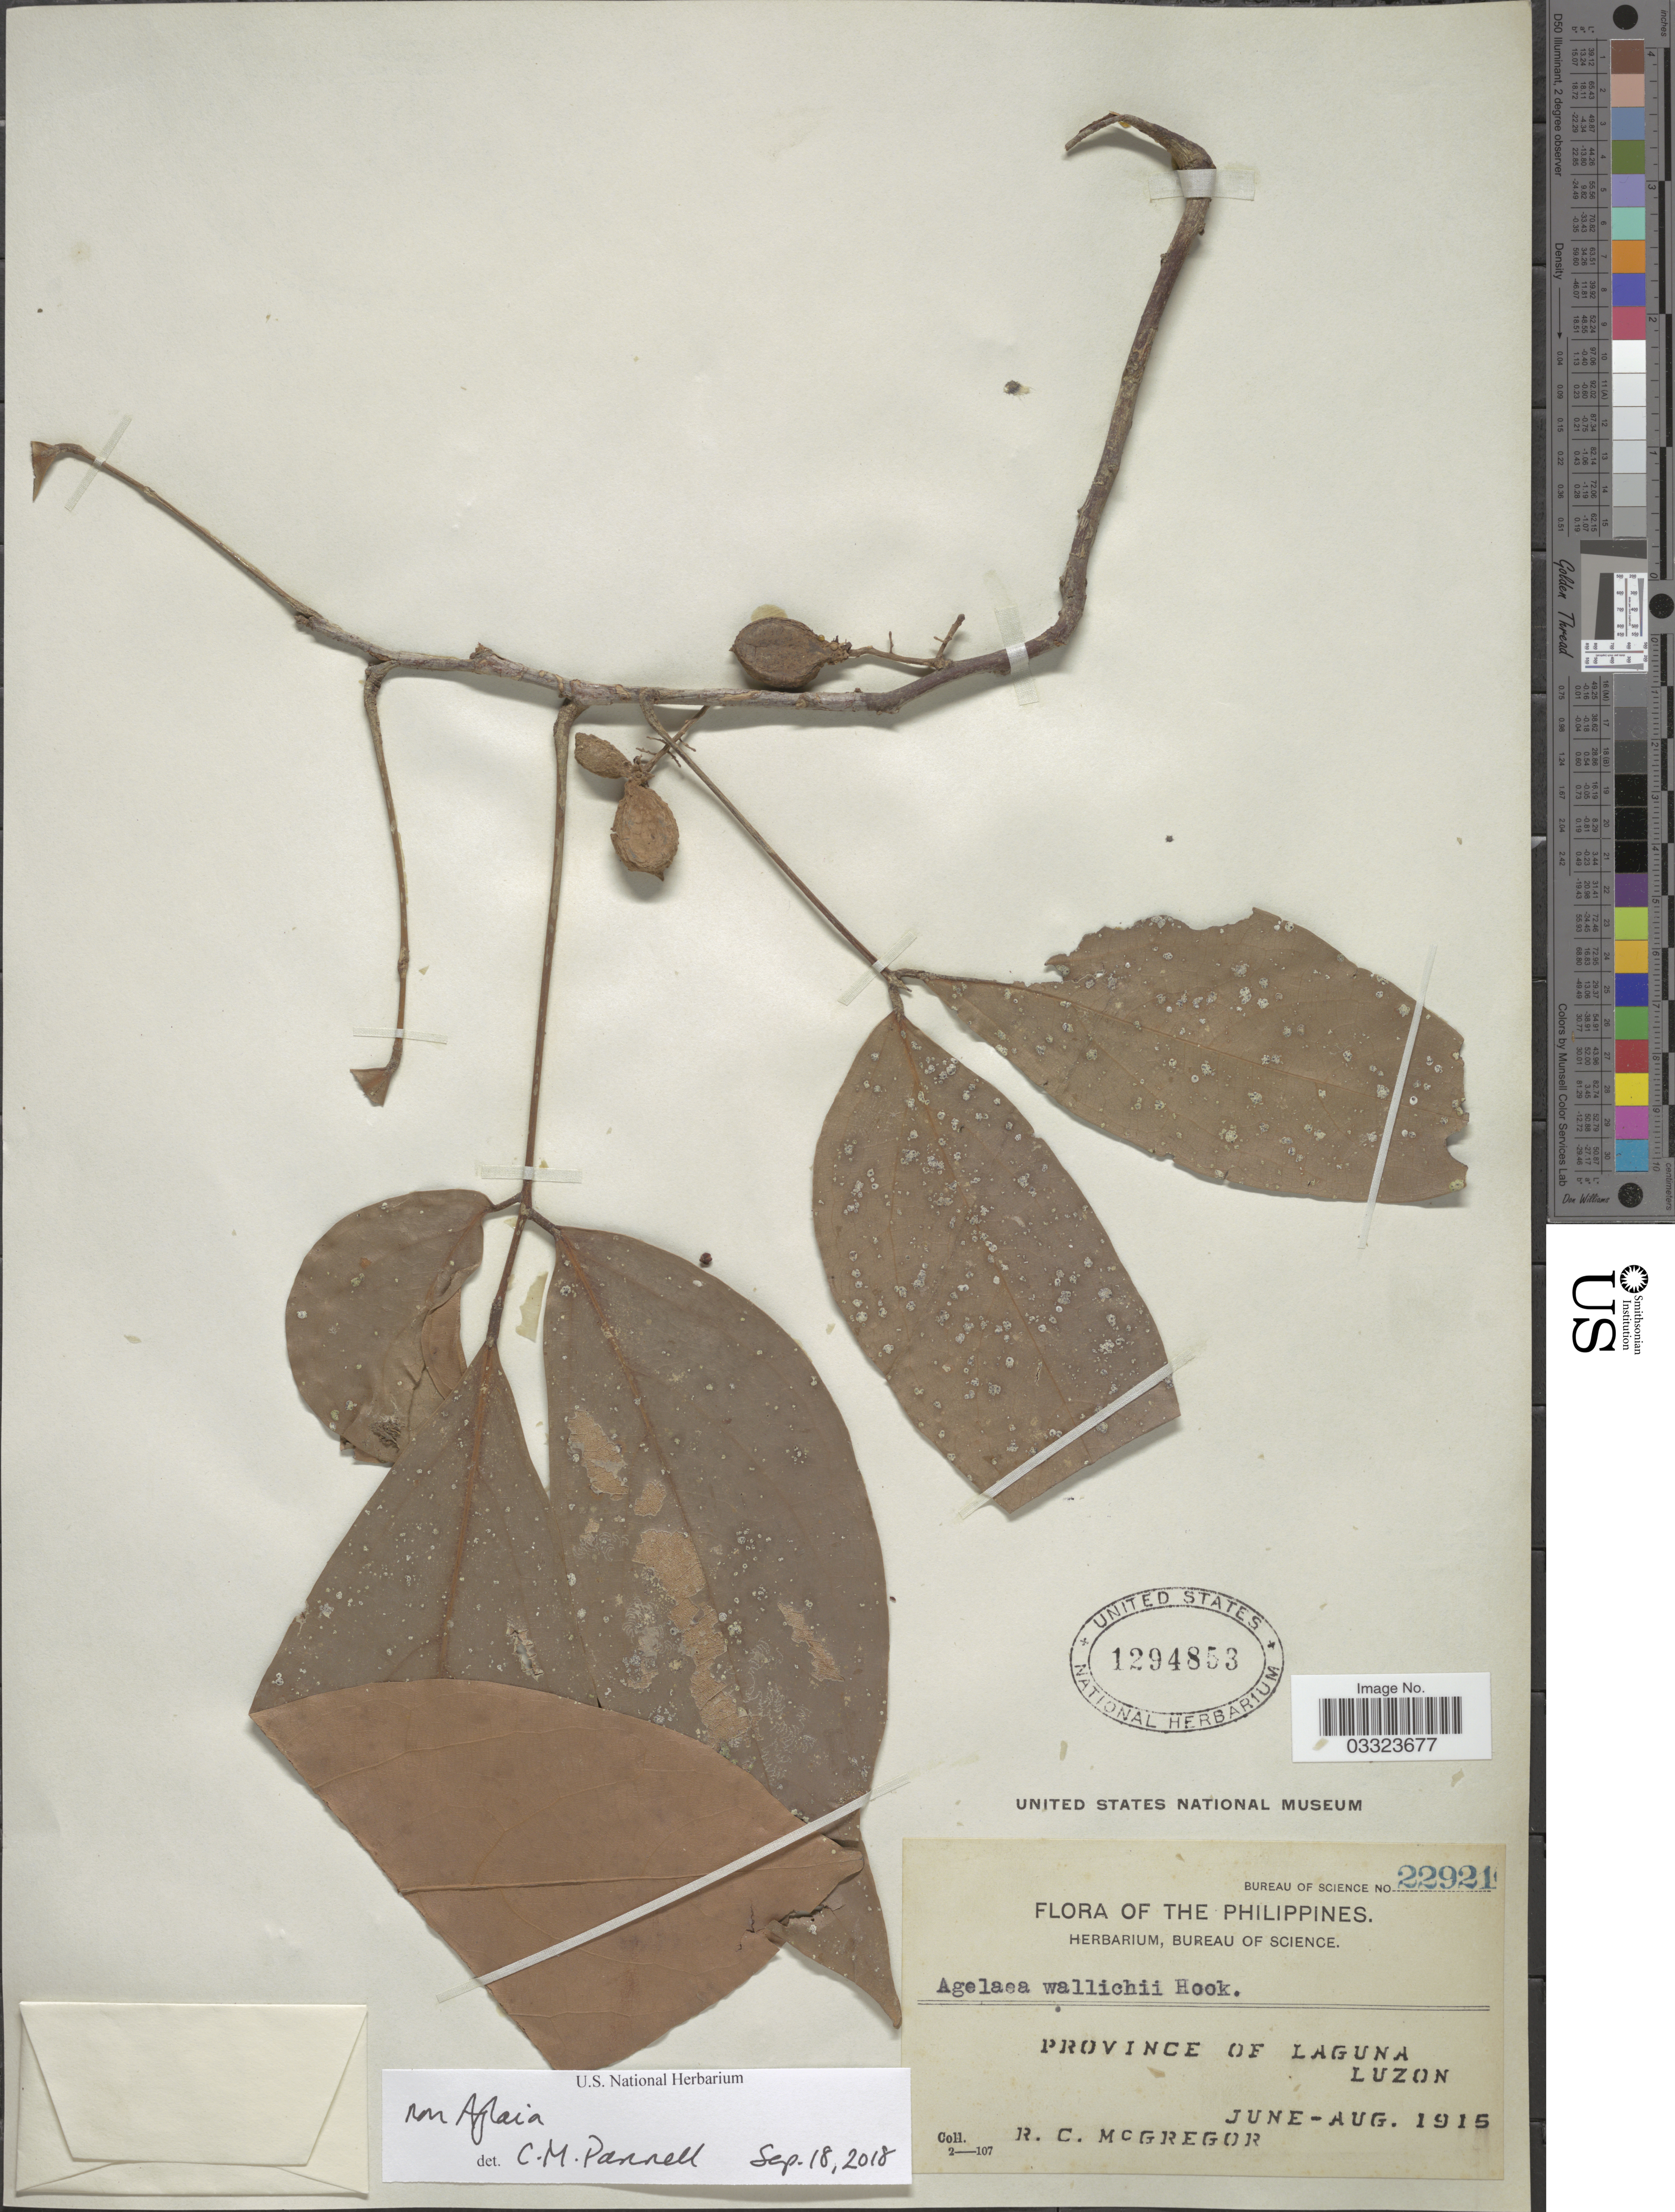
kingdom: Plantae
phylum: Tracheophyta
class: Magnoliopsida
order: Sapindales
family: Meliaceae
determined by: Pannell, C. M.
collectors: R. C. McGregor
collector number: Bureau of Science 22921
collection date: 1915-06/1915-08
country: Philippines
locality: Province of Laguna, Luzon.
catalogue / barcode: US 1294853